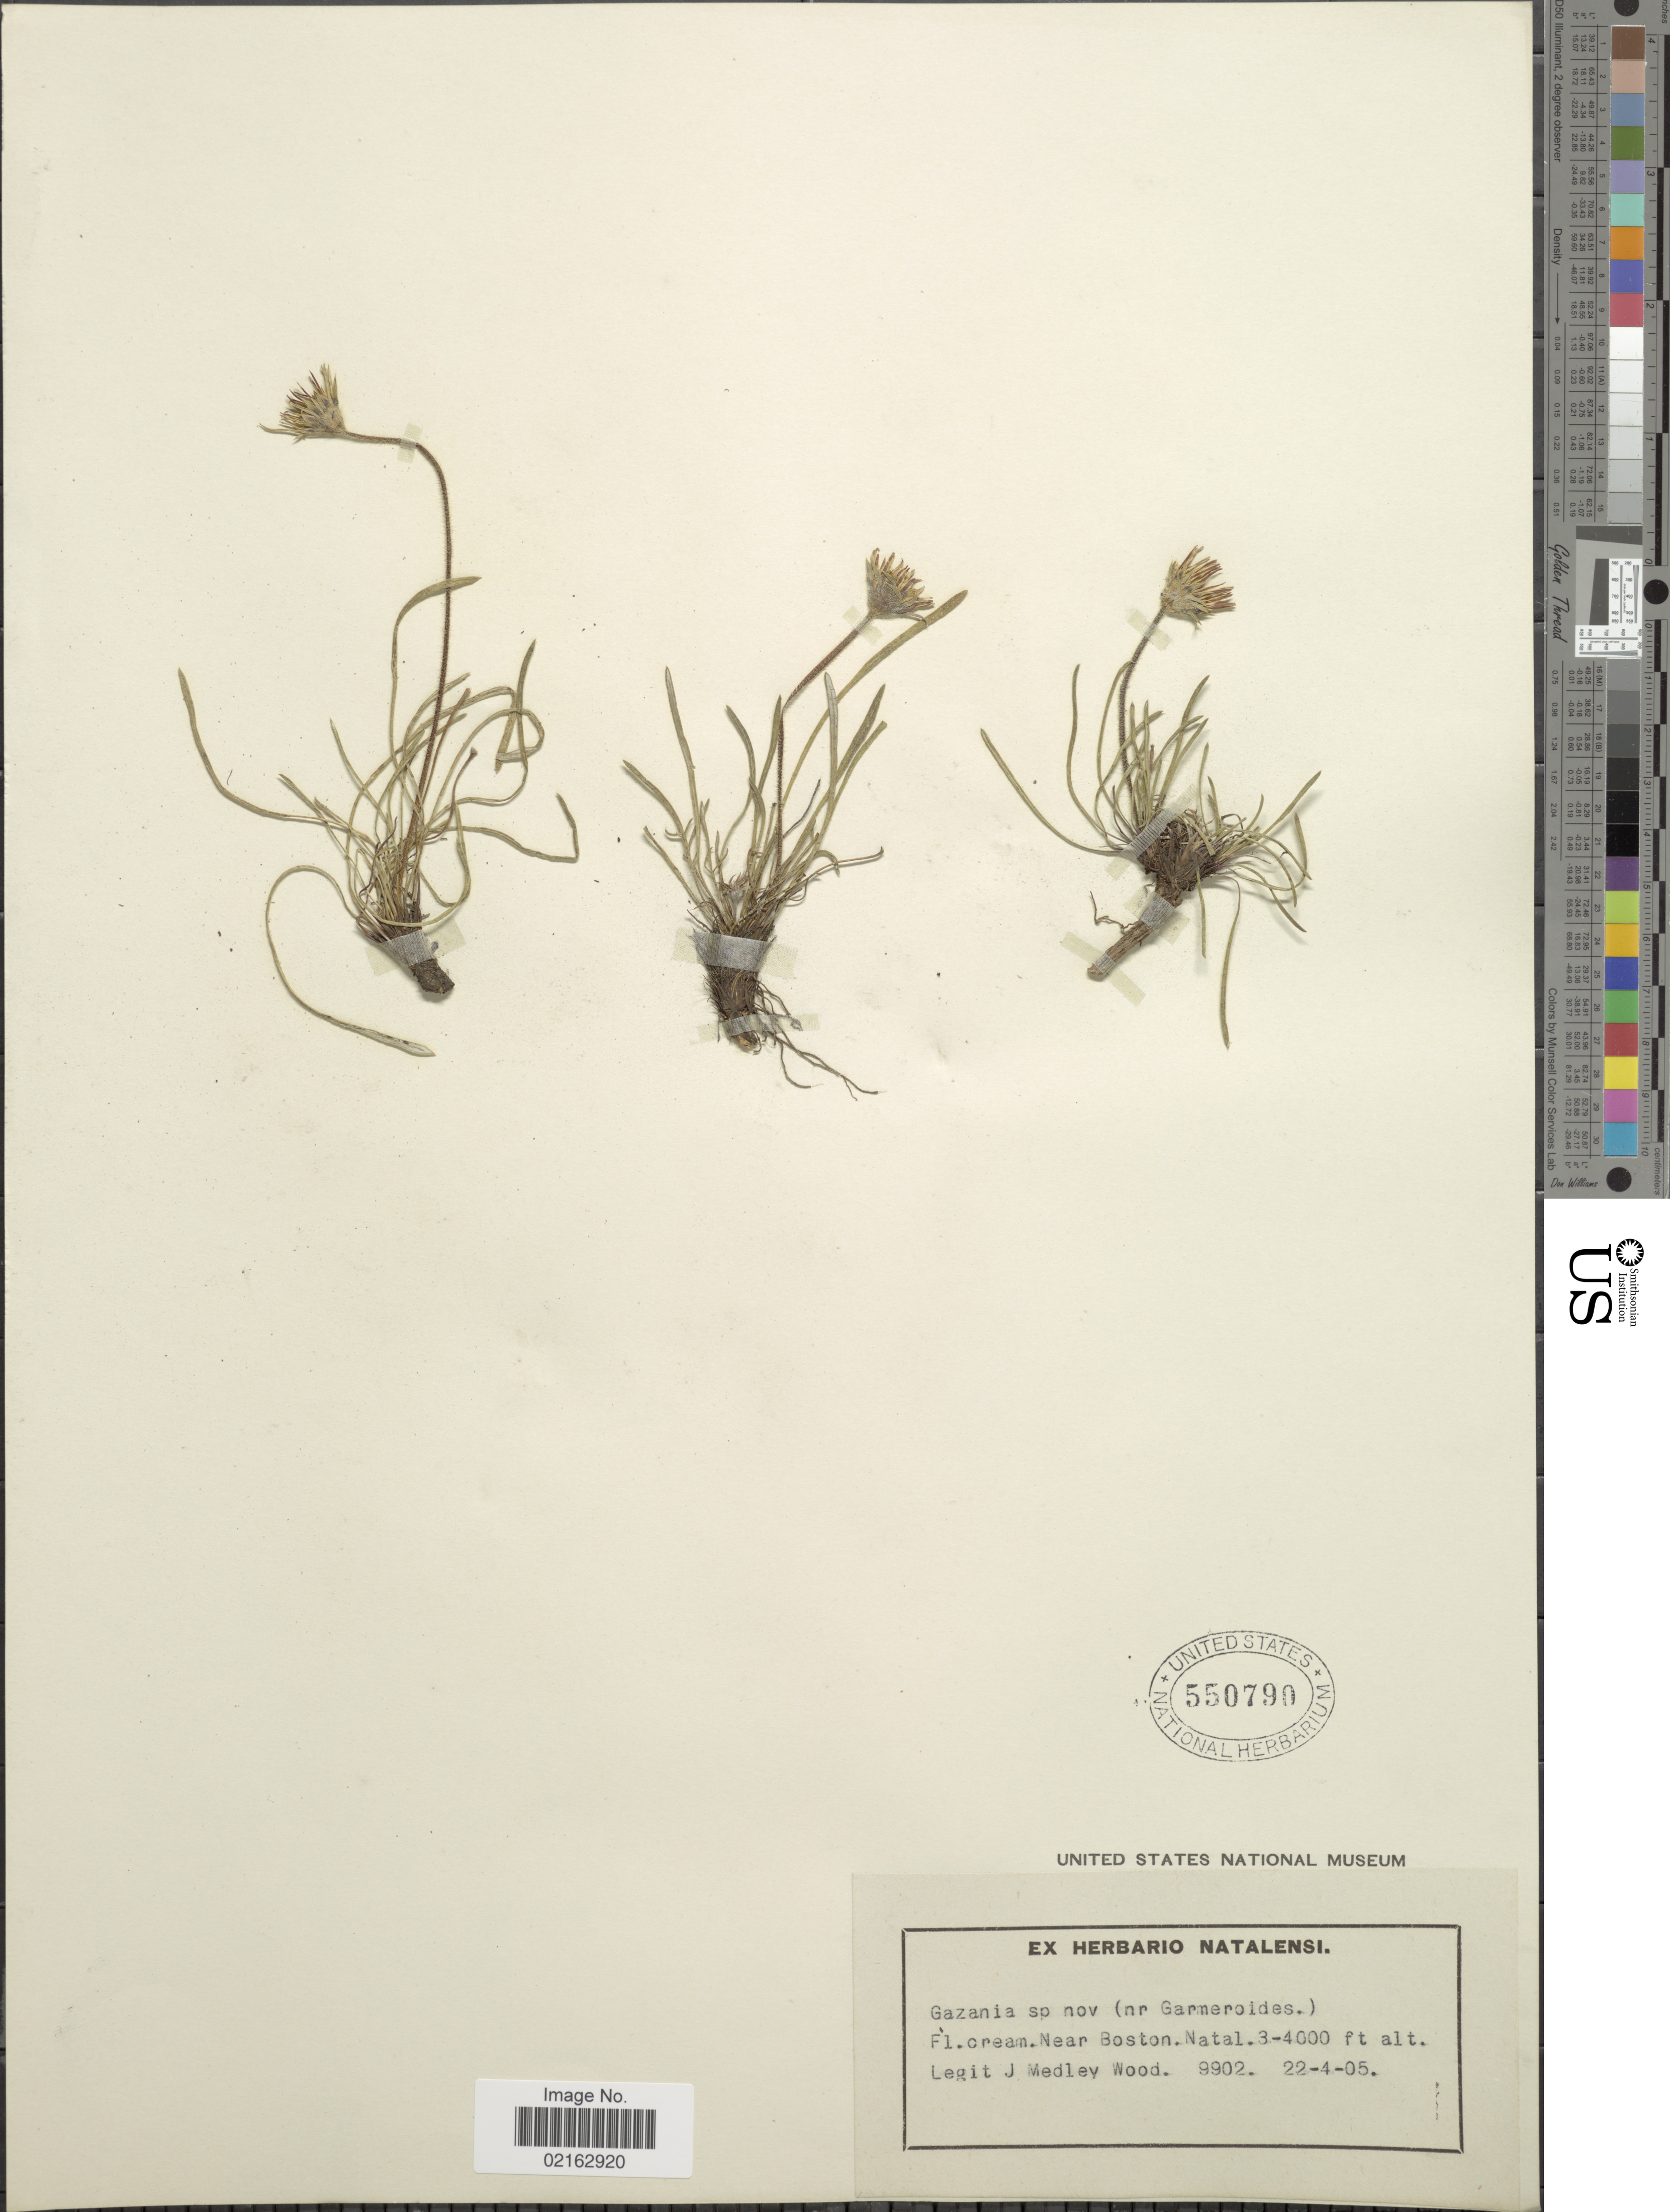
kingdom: Plantae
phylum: Tracheophyta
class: Magnoliopsida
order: Asterales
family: Asteraceae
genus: Gazania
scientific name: Gazania sp.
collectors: J. Medley Wood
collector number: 9902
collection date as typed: Transcribed d/m/y: 22/4/05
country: South Africa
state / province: KwaZulu-Natal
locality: Near Boston, Natal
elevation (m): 914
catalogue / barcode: US 550790